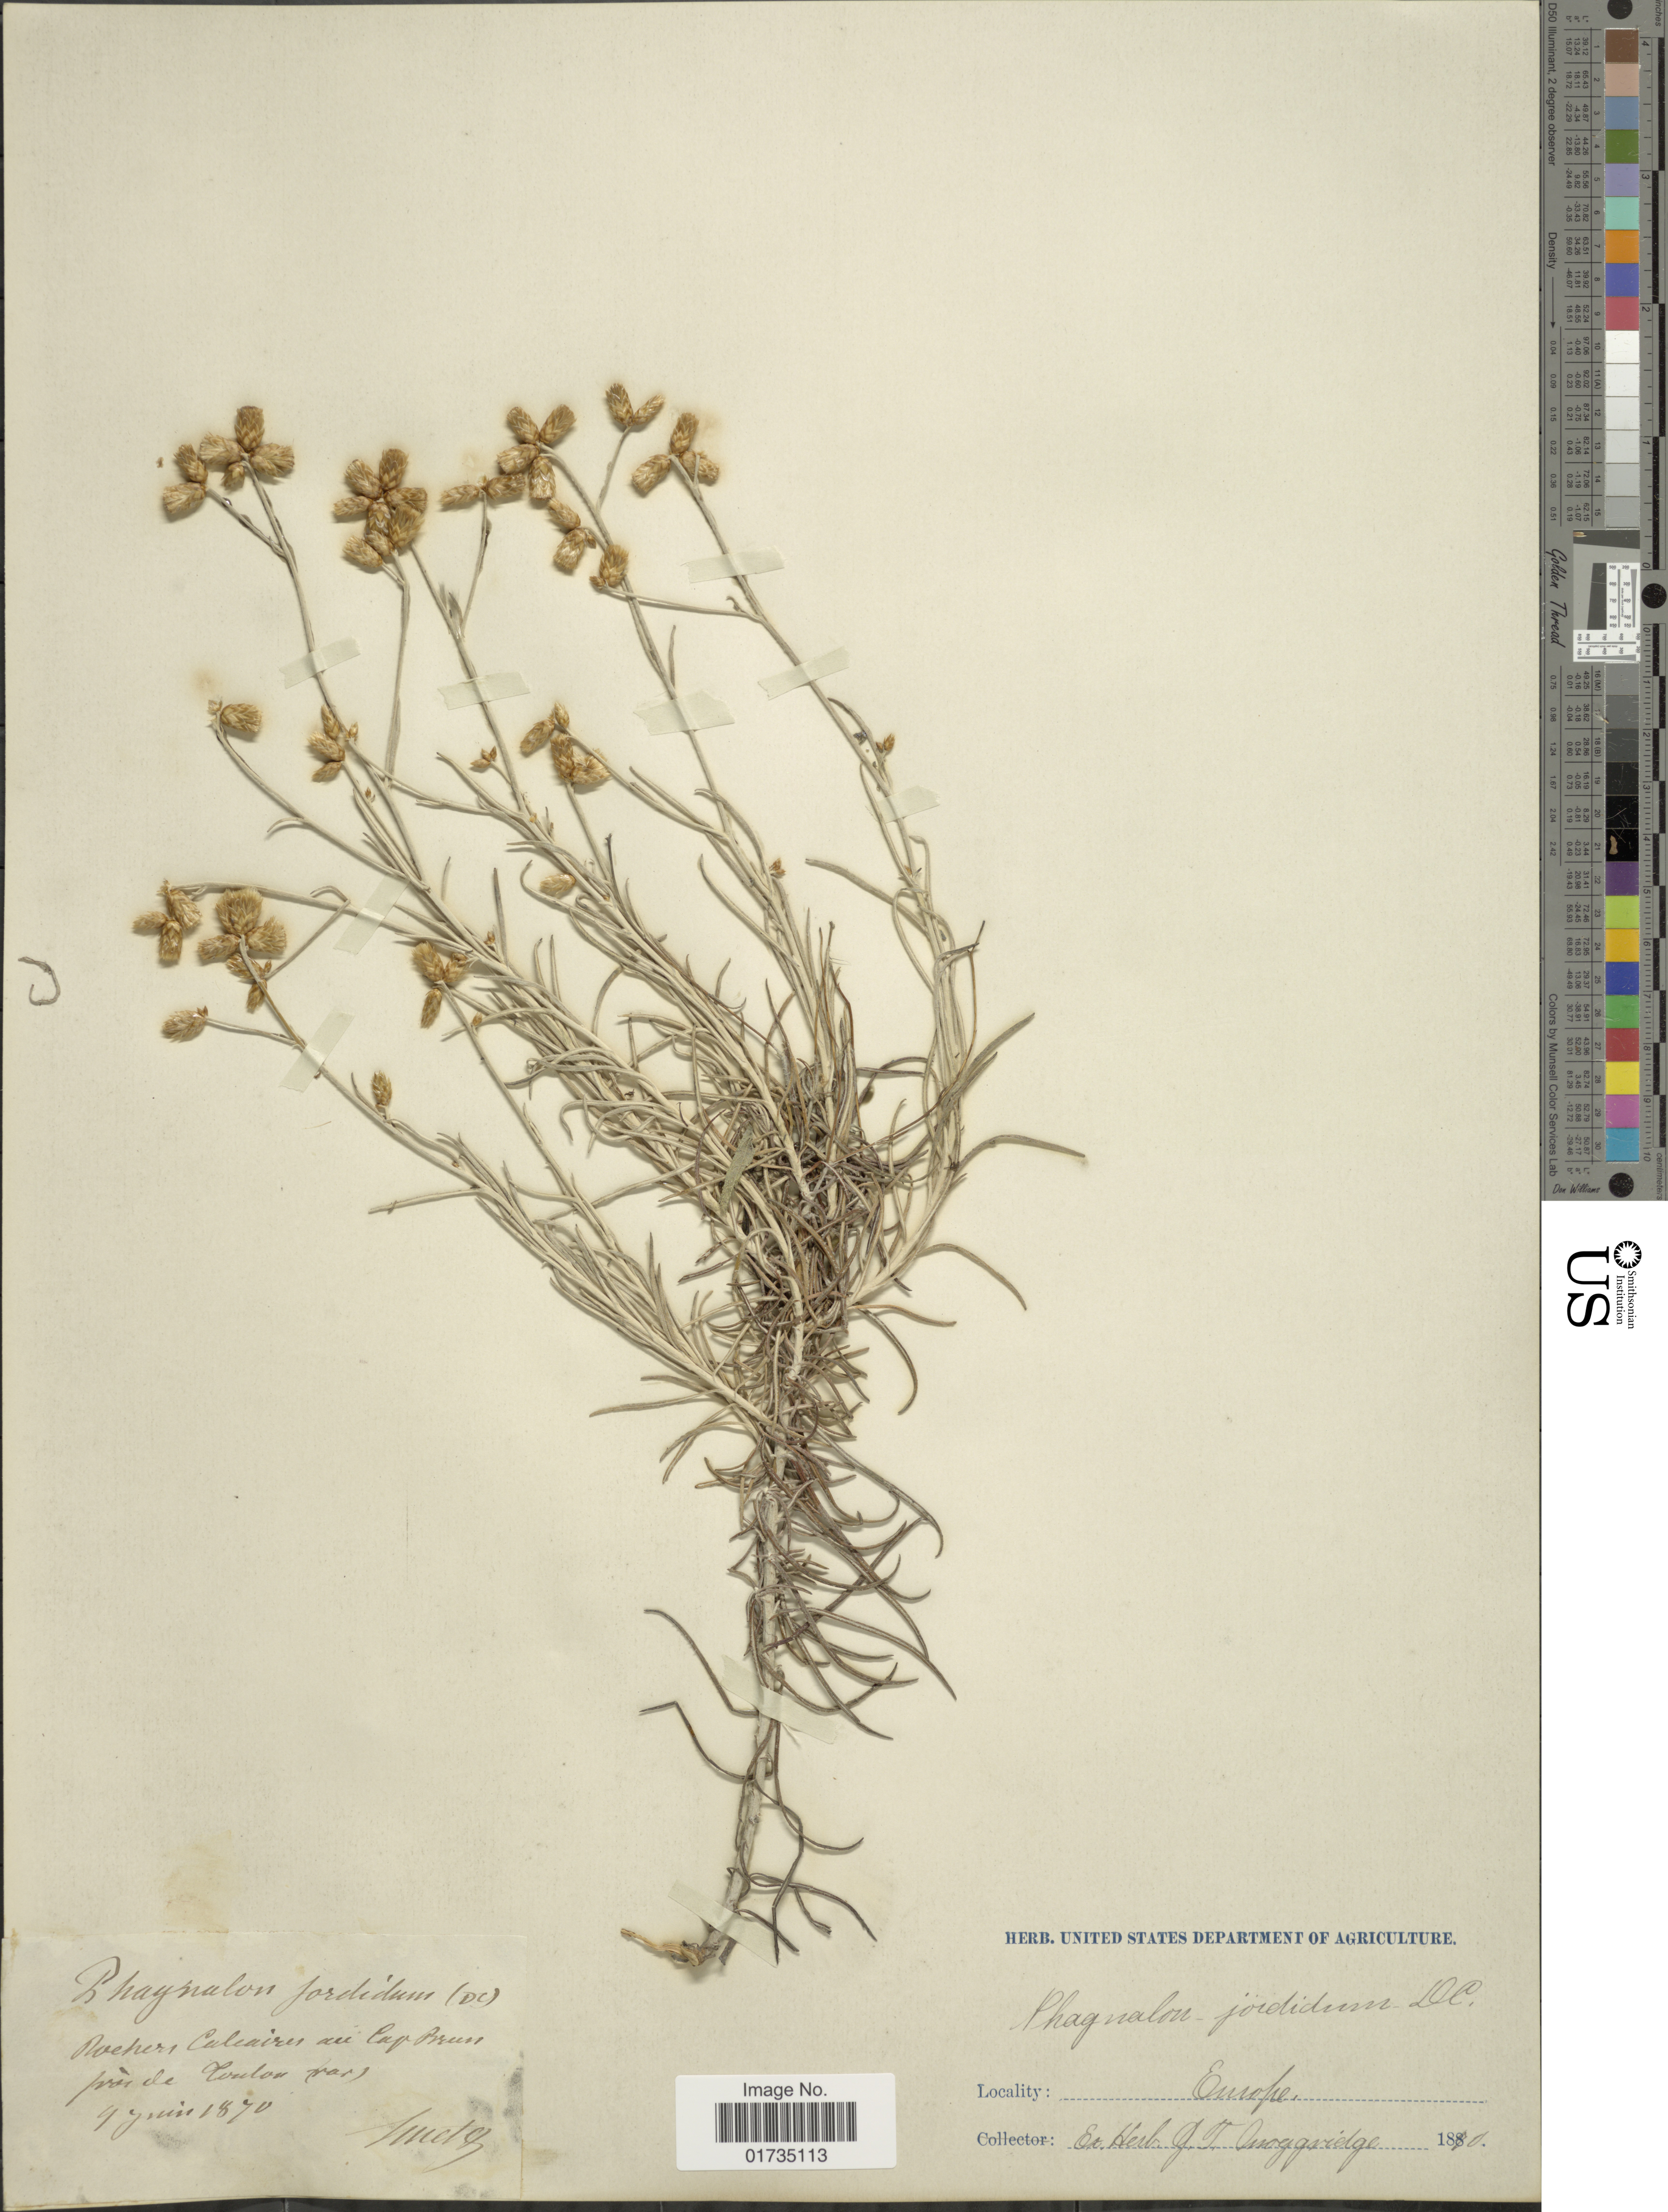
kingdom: Plantae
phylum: Tracheophyta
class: Magnoliopsida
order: Asterales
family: Asteraceae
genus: Phagnalon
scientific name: Phagnalon sordidum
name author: (L.) Rchb.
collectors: Ametz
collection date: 1870-06-04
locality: Europe. Rochers Calcaires au Cap Brun proi de Coulor prar [interpreted]